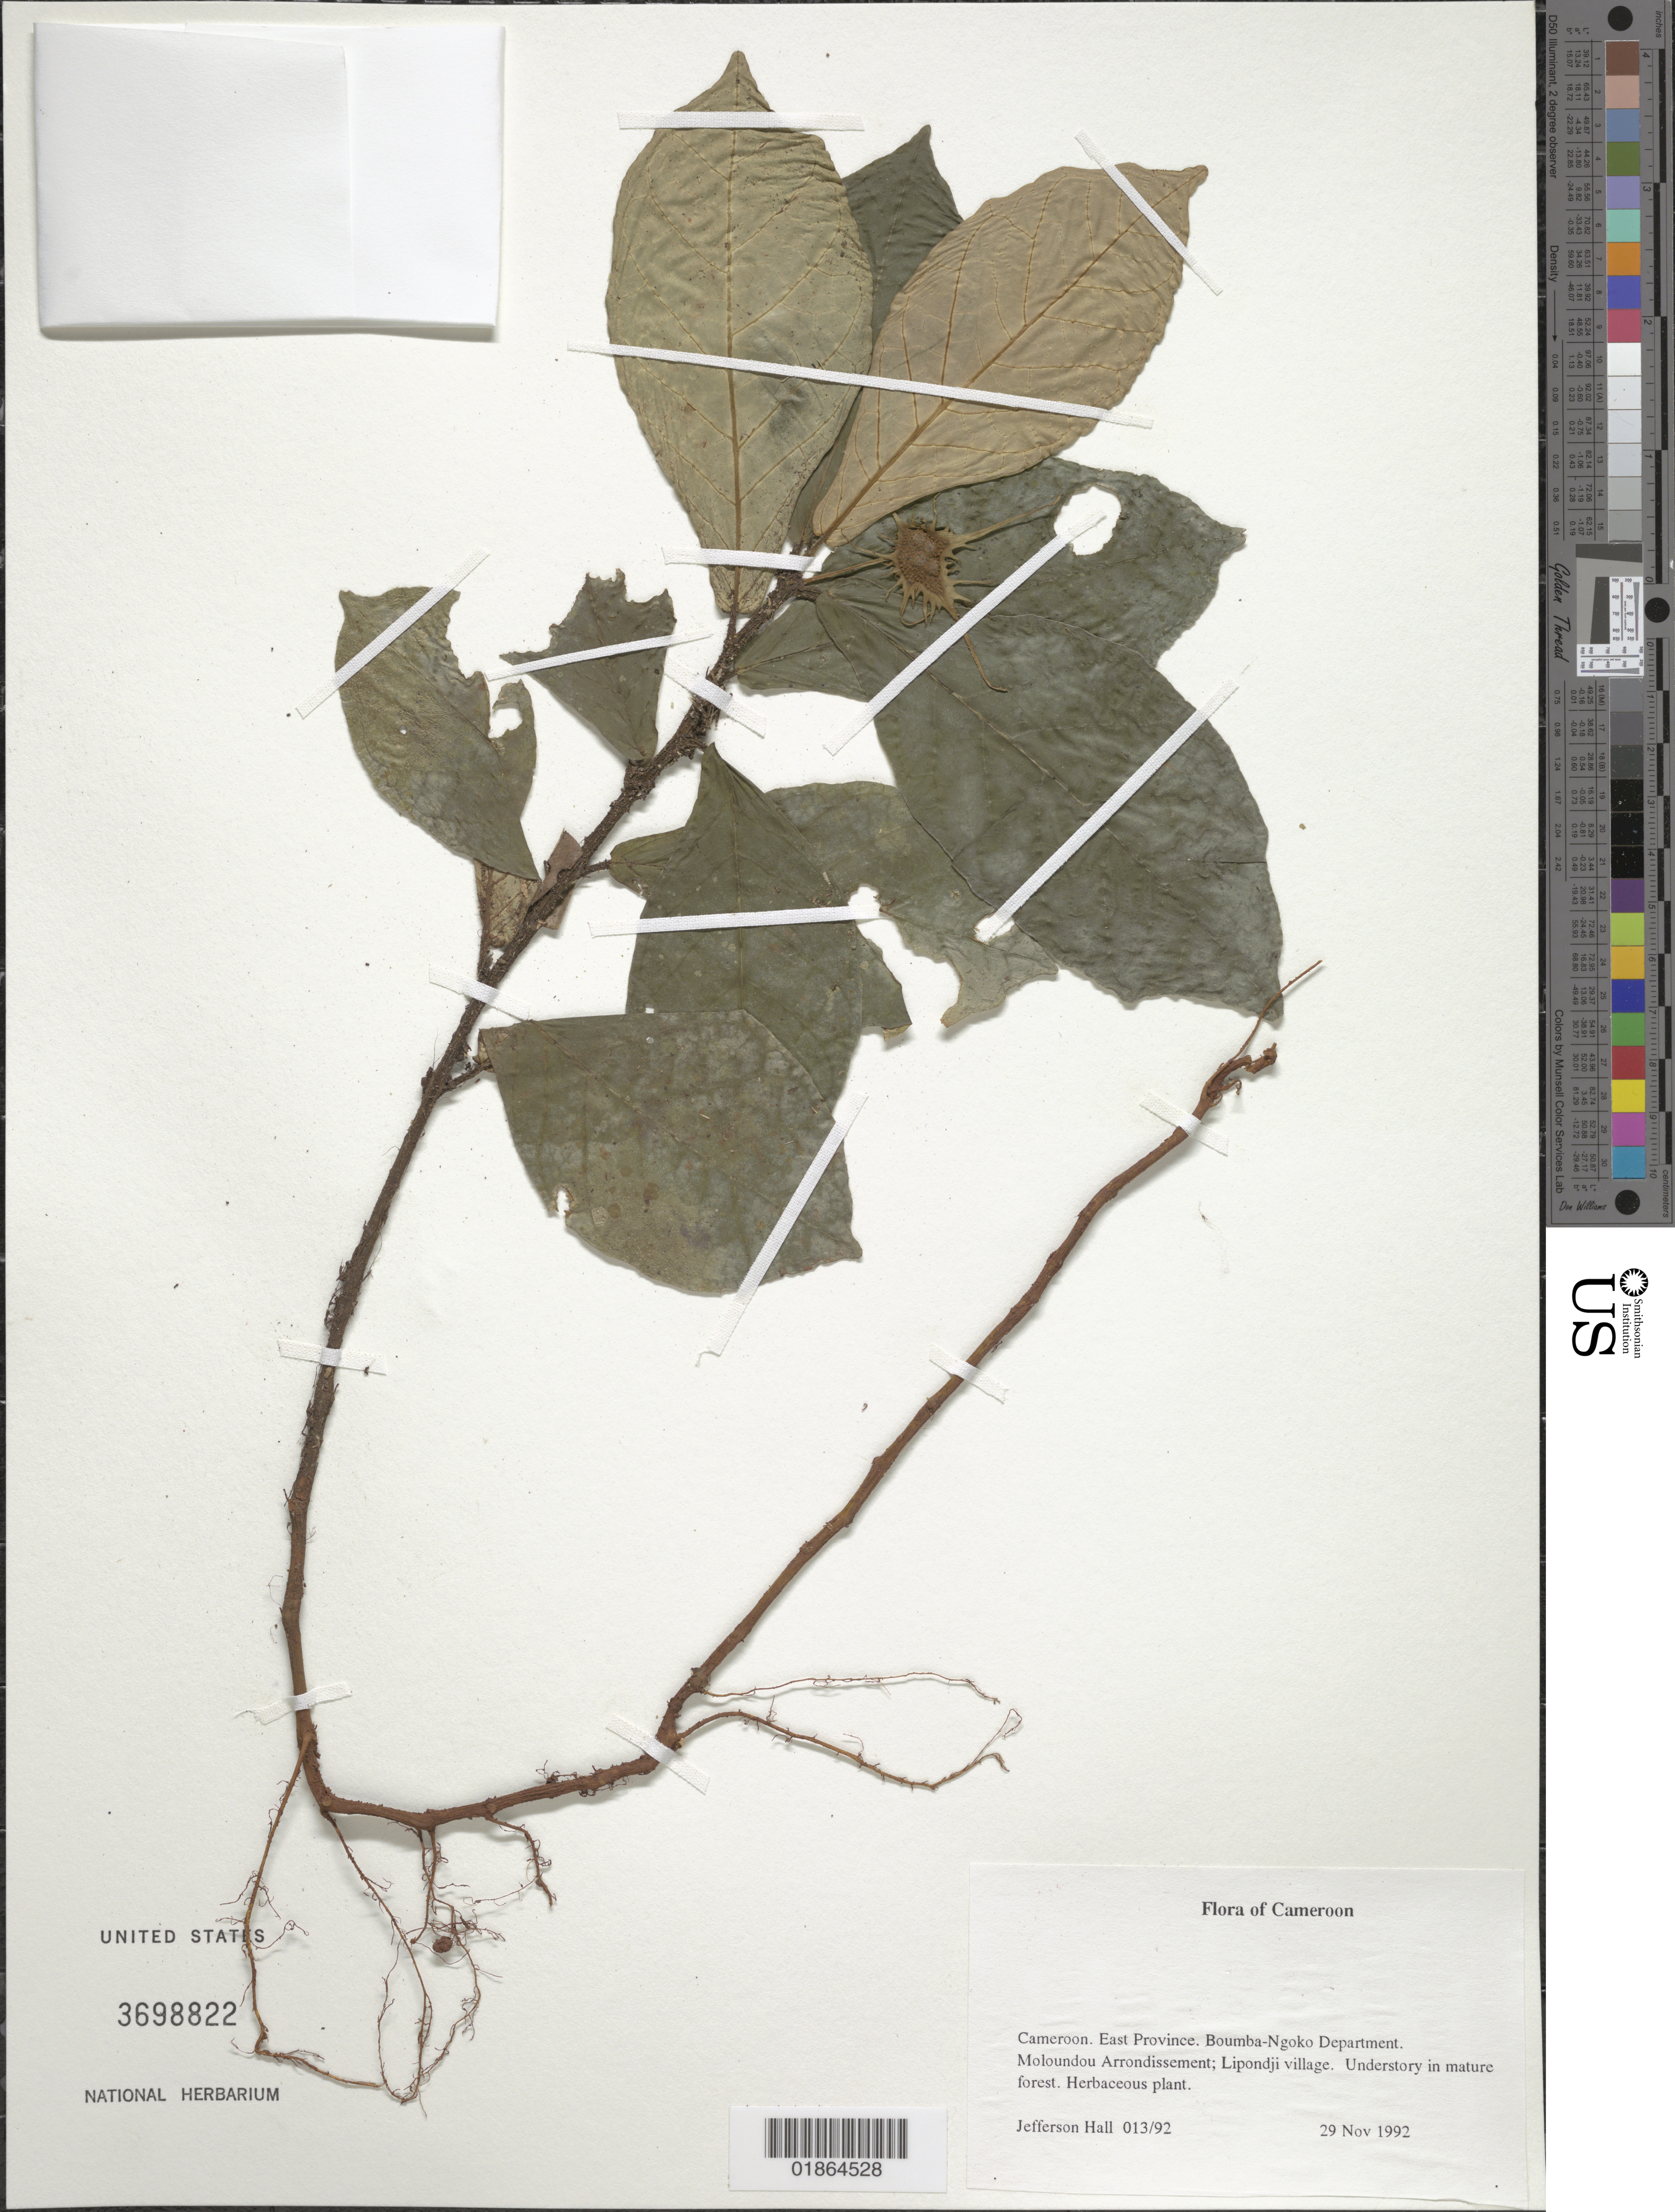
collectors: J. Hall & -. Edouard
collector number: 013/92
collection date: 1992-12-10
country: Cameroon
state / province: Est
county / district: Boumba-ngoko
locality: Moloundou Arrondissement; old SFIS logging concession.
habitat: Understory in mature forest.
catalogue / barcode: US 3698822